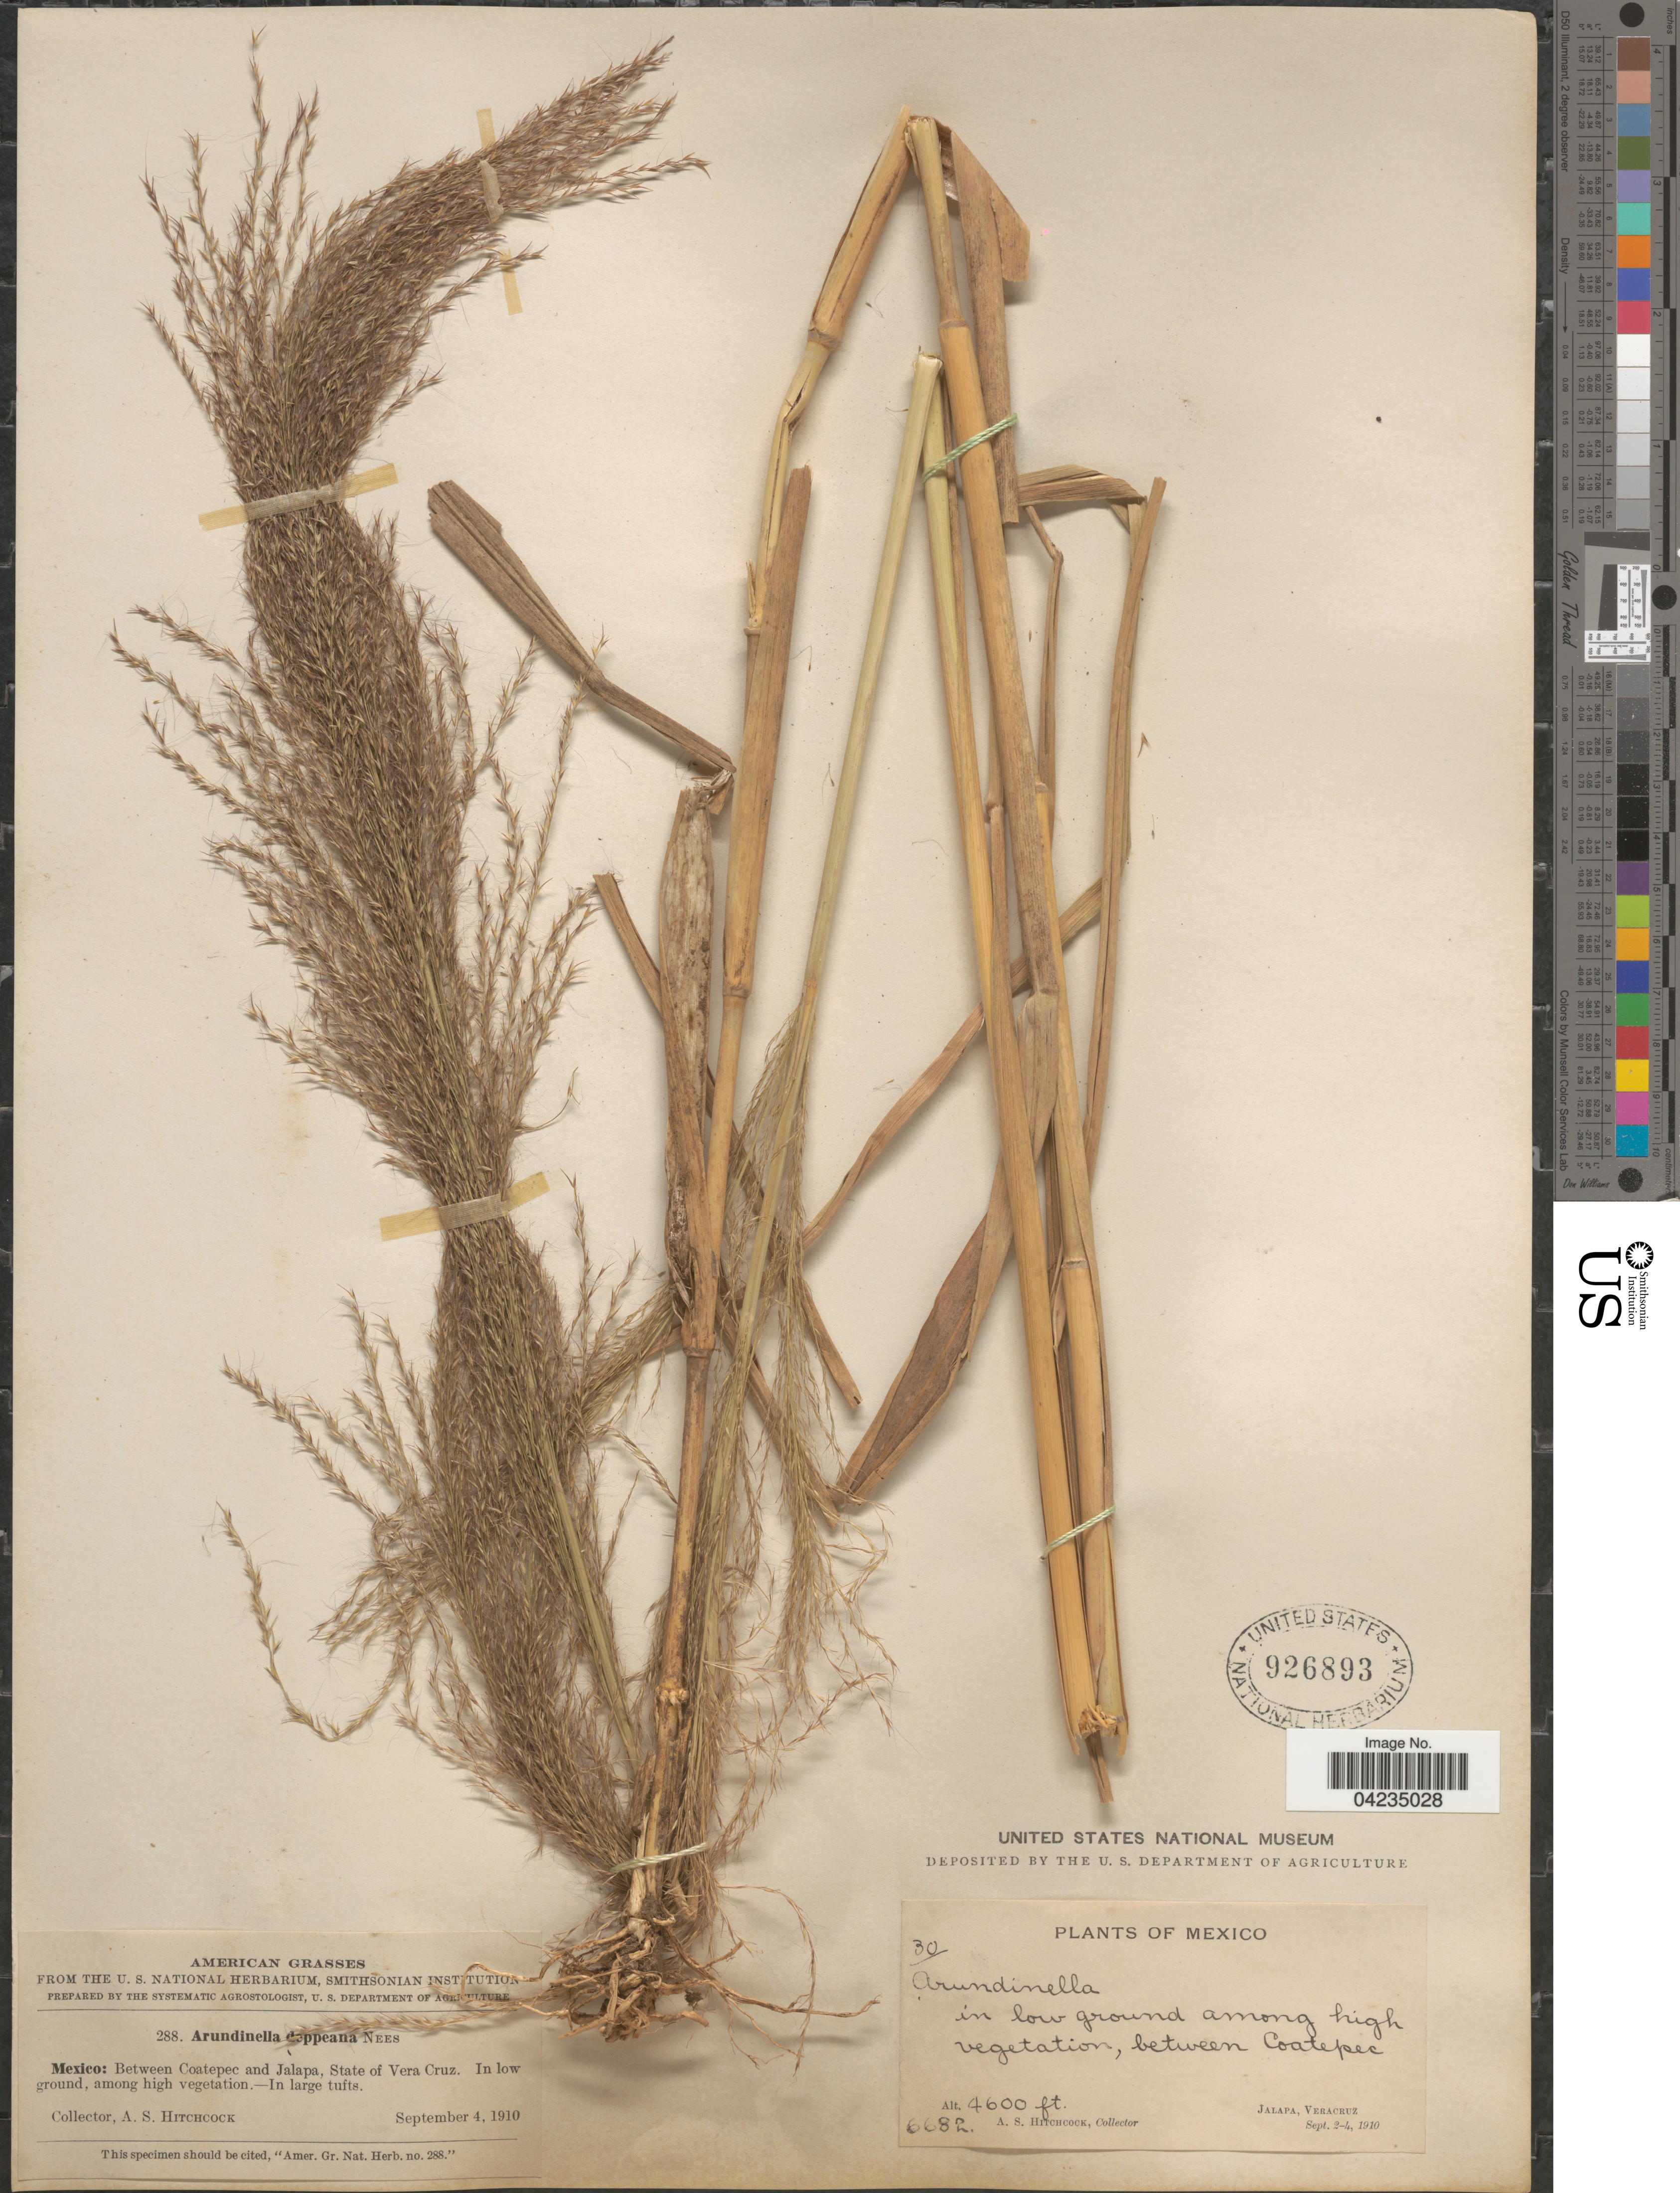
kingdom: Plantae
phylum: Tracheophyta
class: Liliopsida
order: Poales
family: Poaceae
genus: Arundinella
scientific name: Arundinella deppeana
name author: Nees ex Steud.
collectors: A. S. Hitchcock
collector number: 6682/30/288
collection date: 1910-09-04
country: Mexico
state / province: Veracruz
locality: Between Coatepec and Jalapa, State of Vera Cruz. Jalapa, Veracruz.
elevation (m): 1402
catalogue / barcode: US 926893